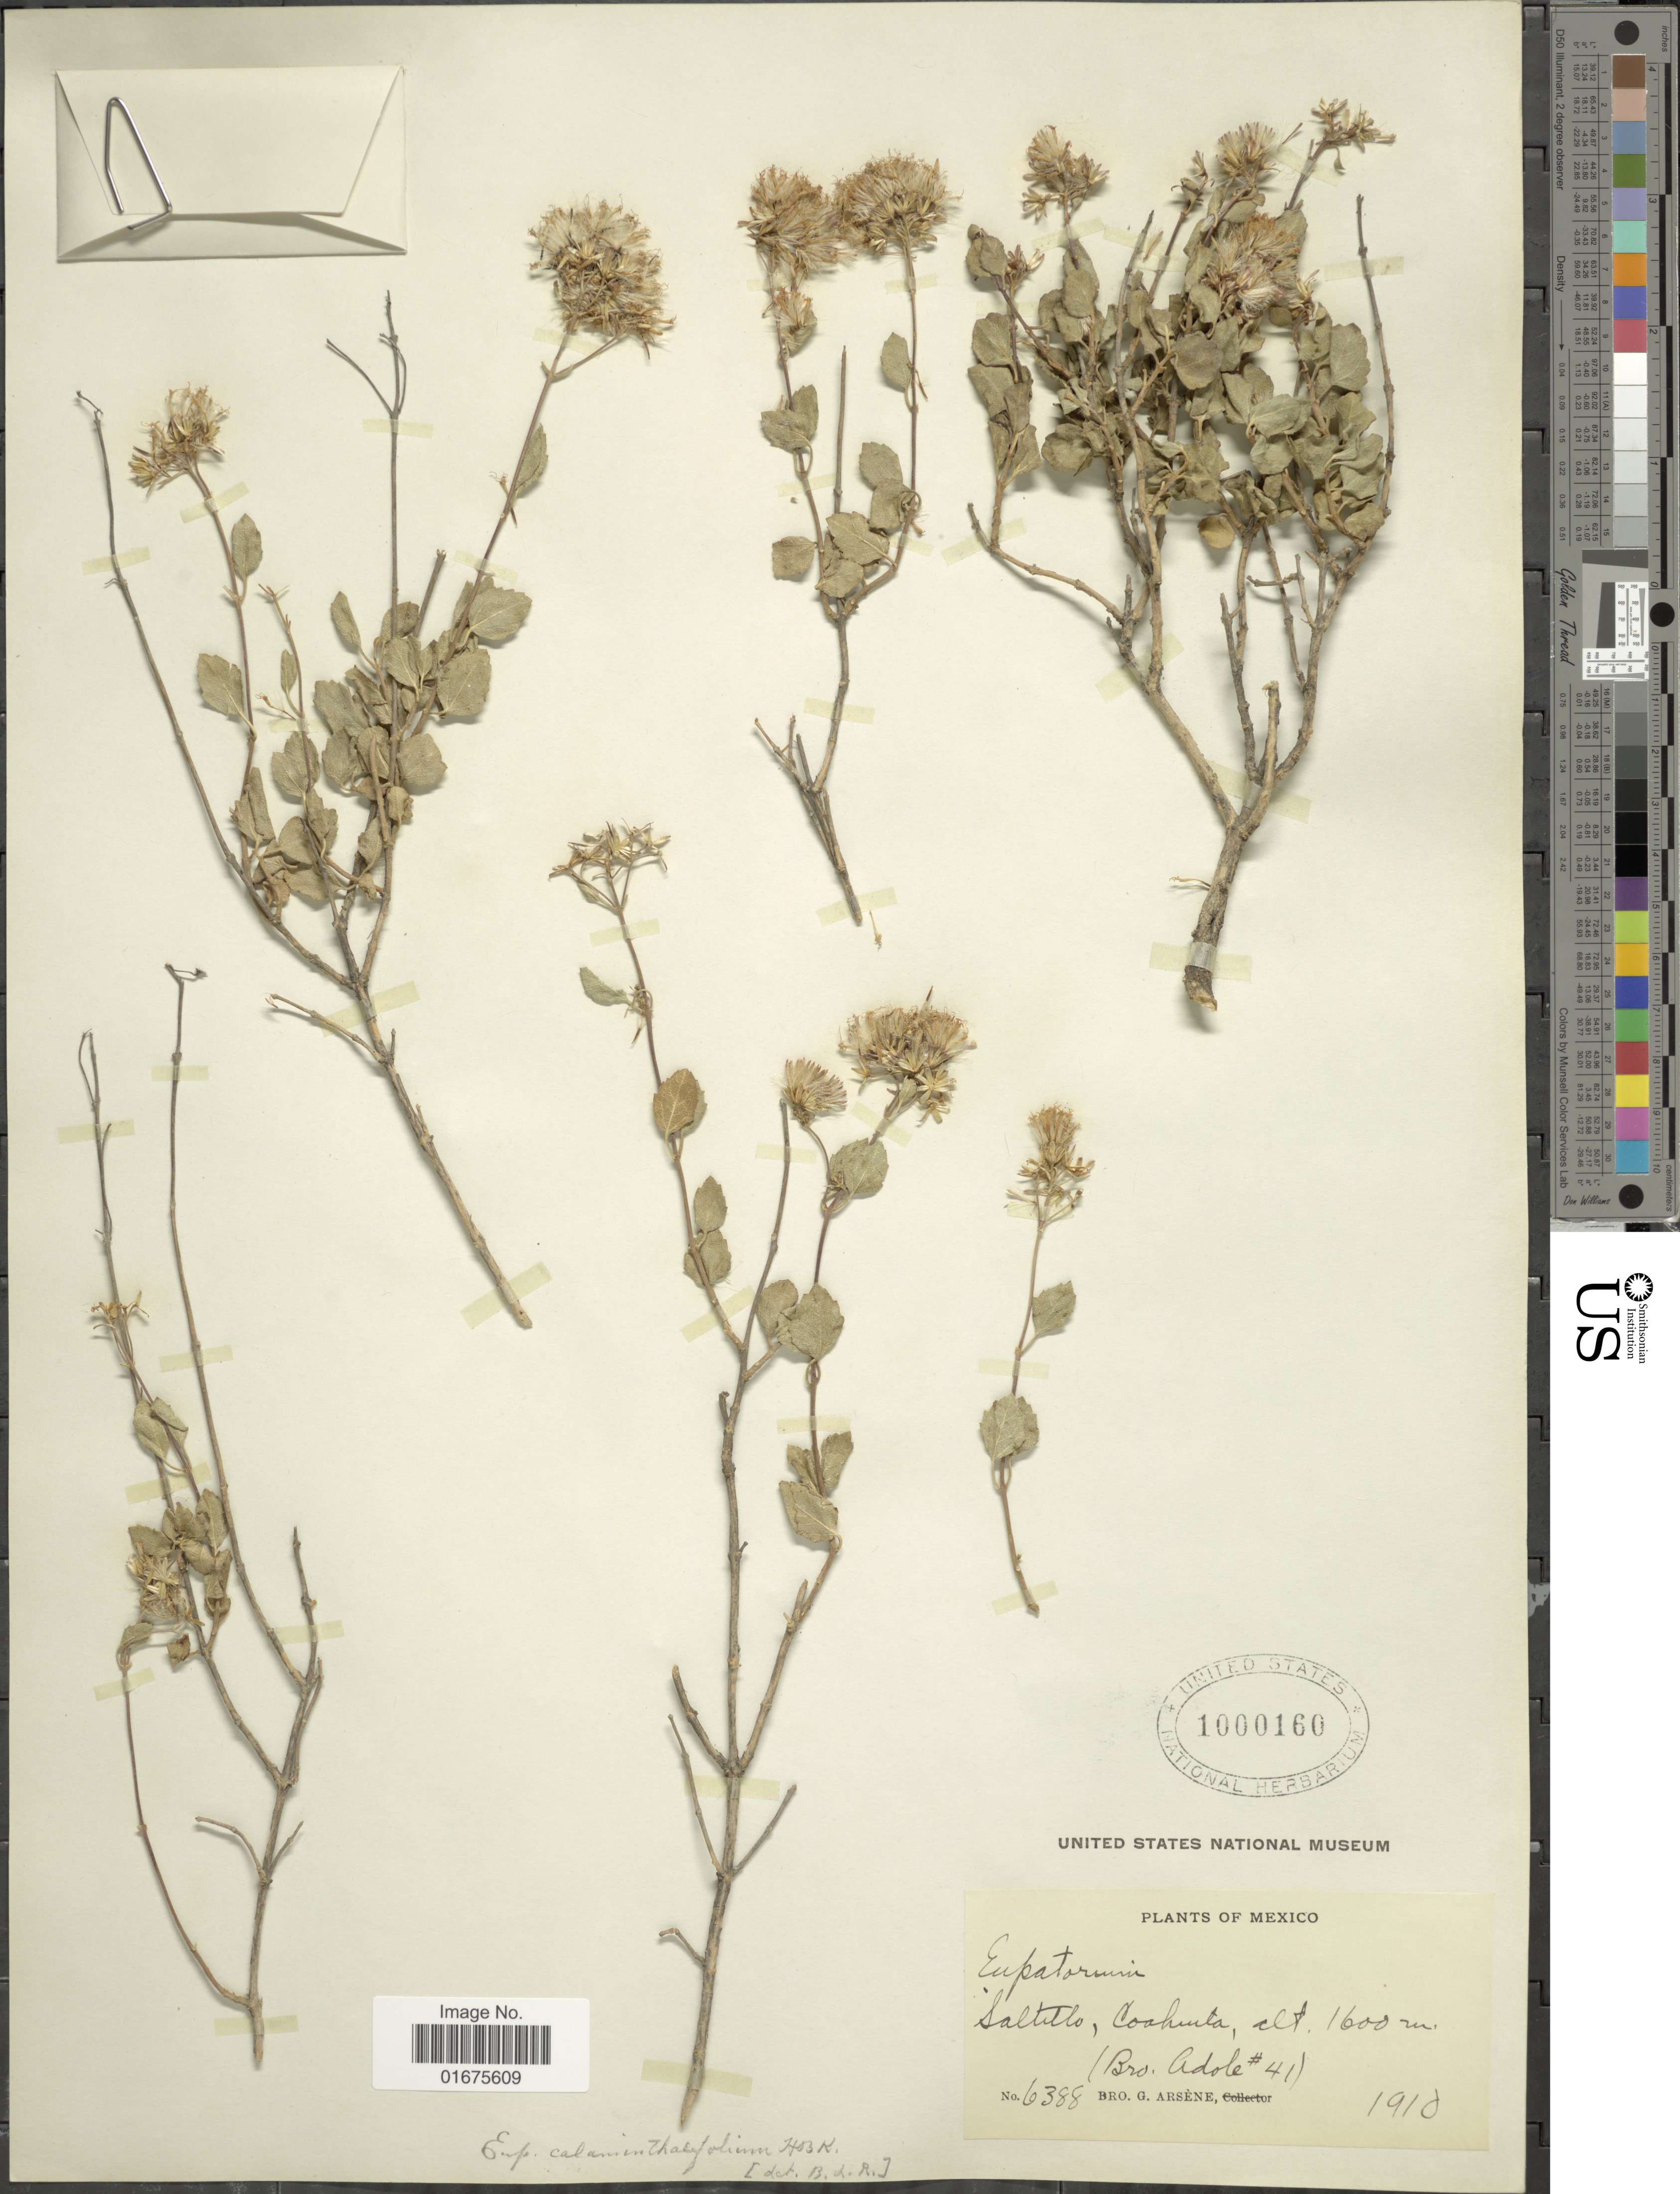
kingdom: Plantae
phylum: Tracheophyta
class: Magnoliopsida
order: Asterales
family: Asteraceae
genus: Ageratina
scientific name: Ageratina calaminthaefolia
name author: (Kunth) R.M. King & H. Rob.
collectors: Bro. G. Arsène & Bro. Adole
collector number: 6388/41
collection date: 1910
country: Mexico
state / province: Coahuila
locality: Saltillo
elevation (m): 1600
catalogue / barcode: US 1000160